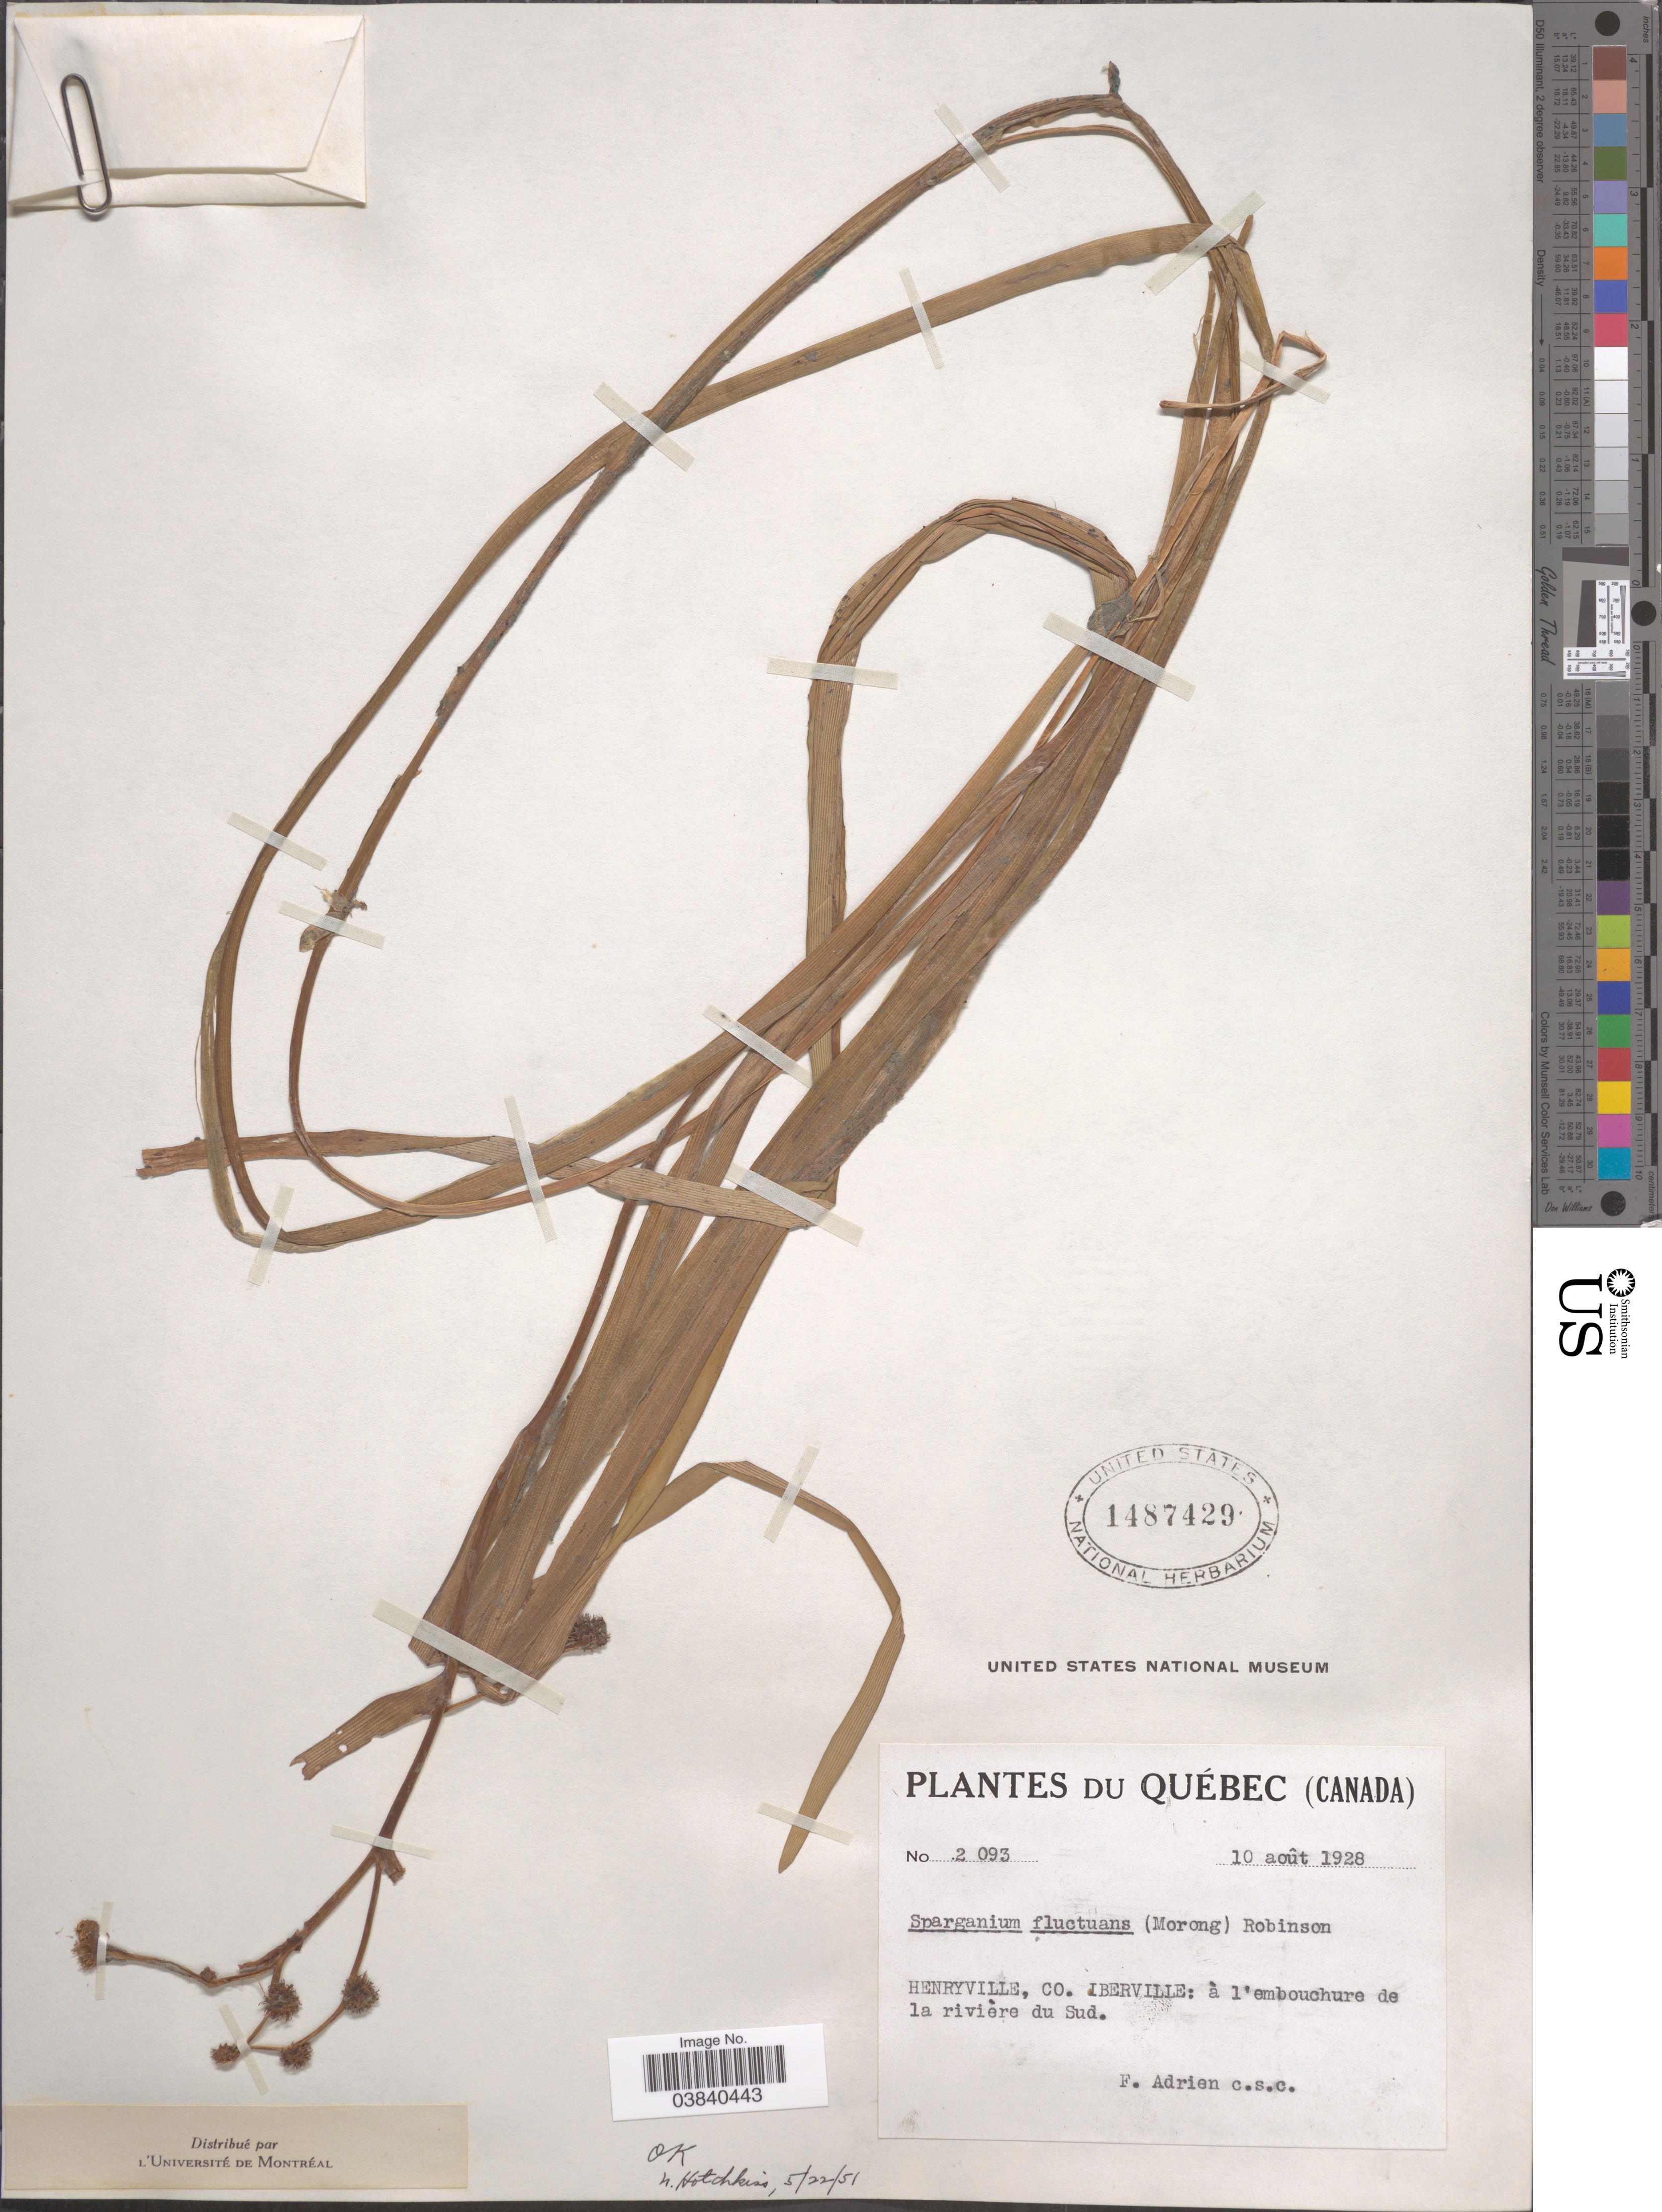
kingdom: Plantae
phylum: Tracheophyta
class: Liliopsida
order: Poales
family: Typhaceae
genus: Sparganium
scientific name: Sparganium fluctuans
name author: (Engelm.) B.L. Rob.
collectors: F. Adrien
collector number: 2093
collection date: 1928-08-10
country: Canada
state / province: Quebec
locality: Henryville, Co. Iberville: à l'embouchure de la rivière du Sud.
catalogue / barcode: US 1487429